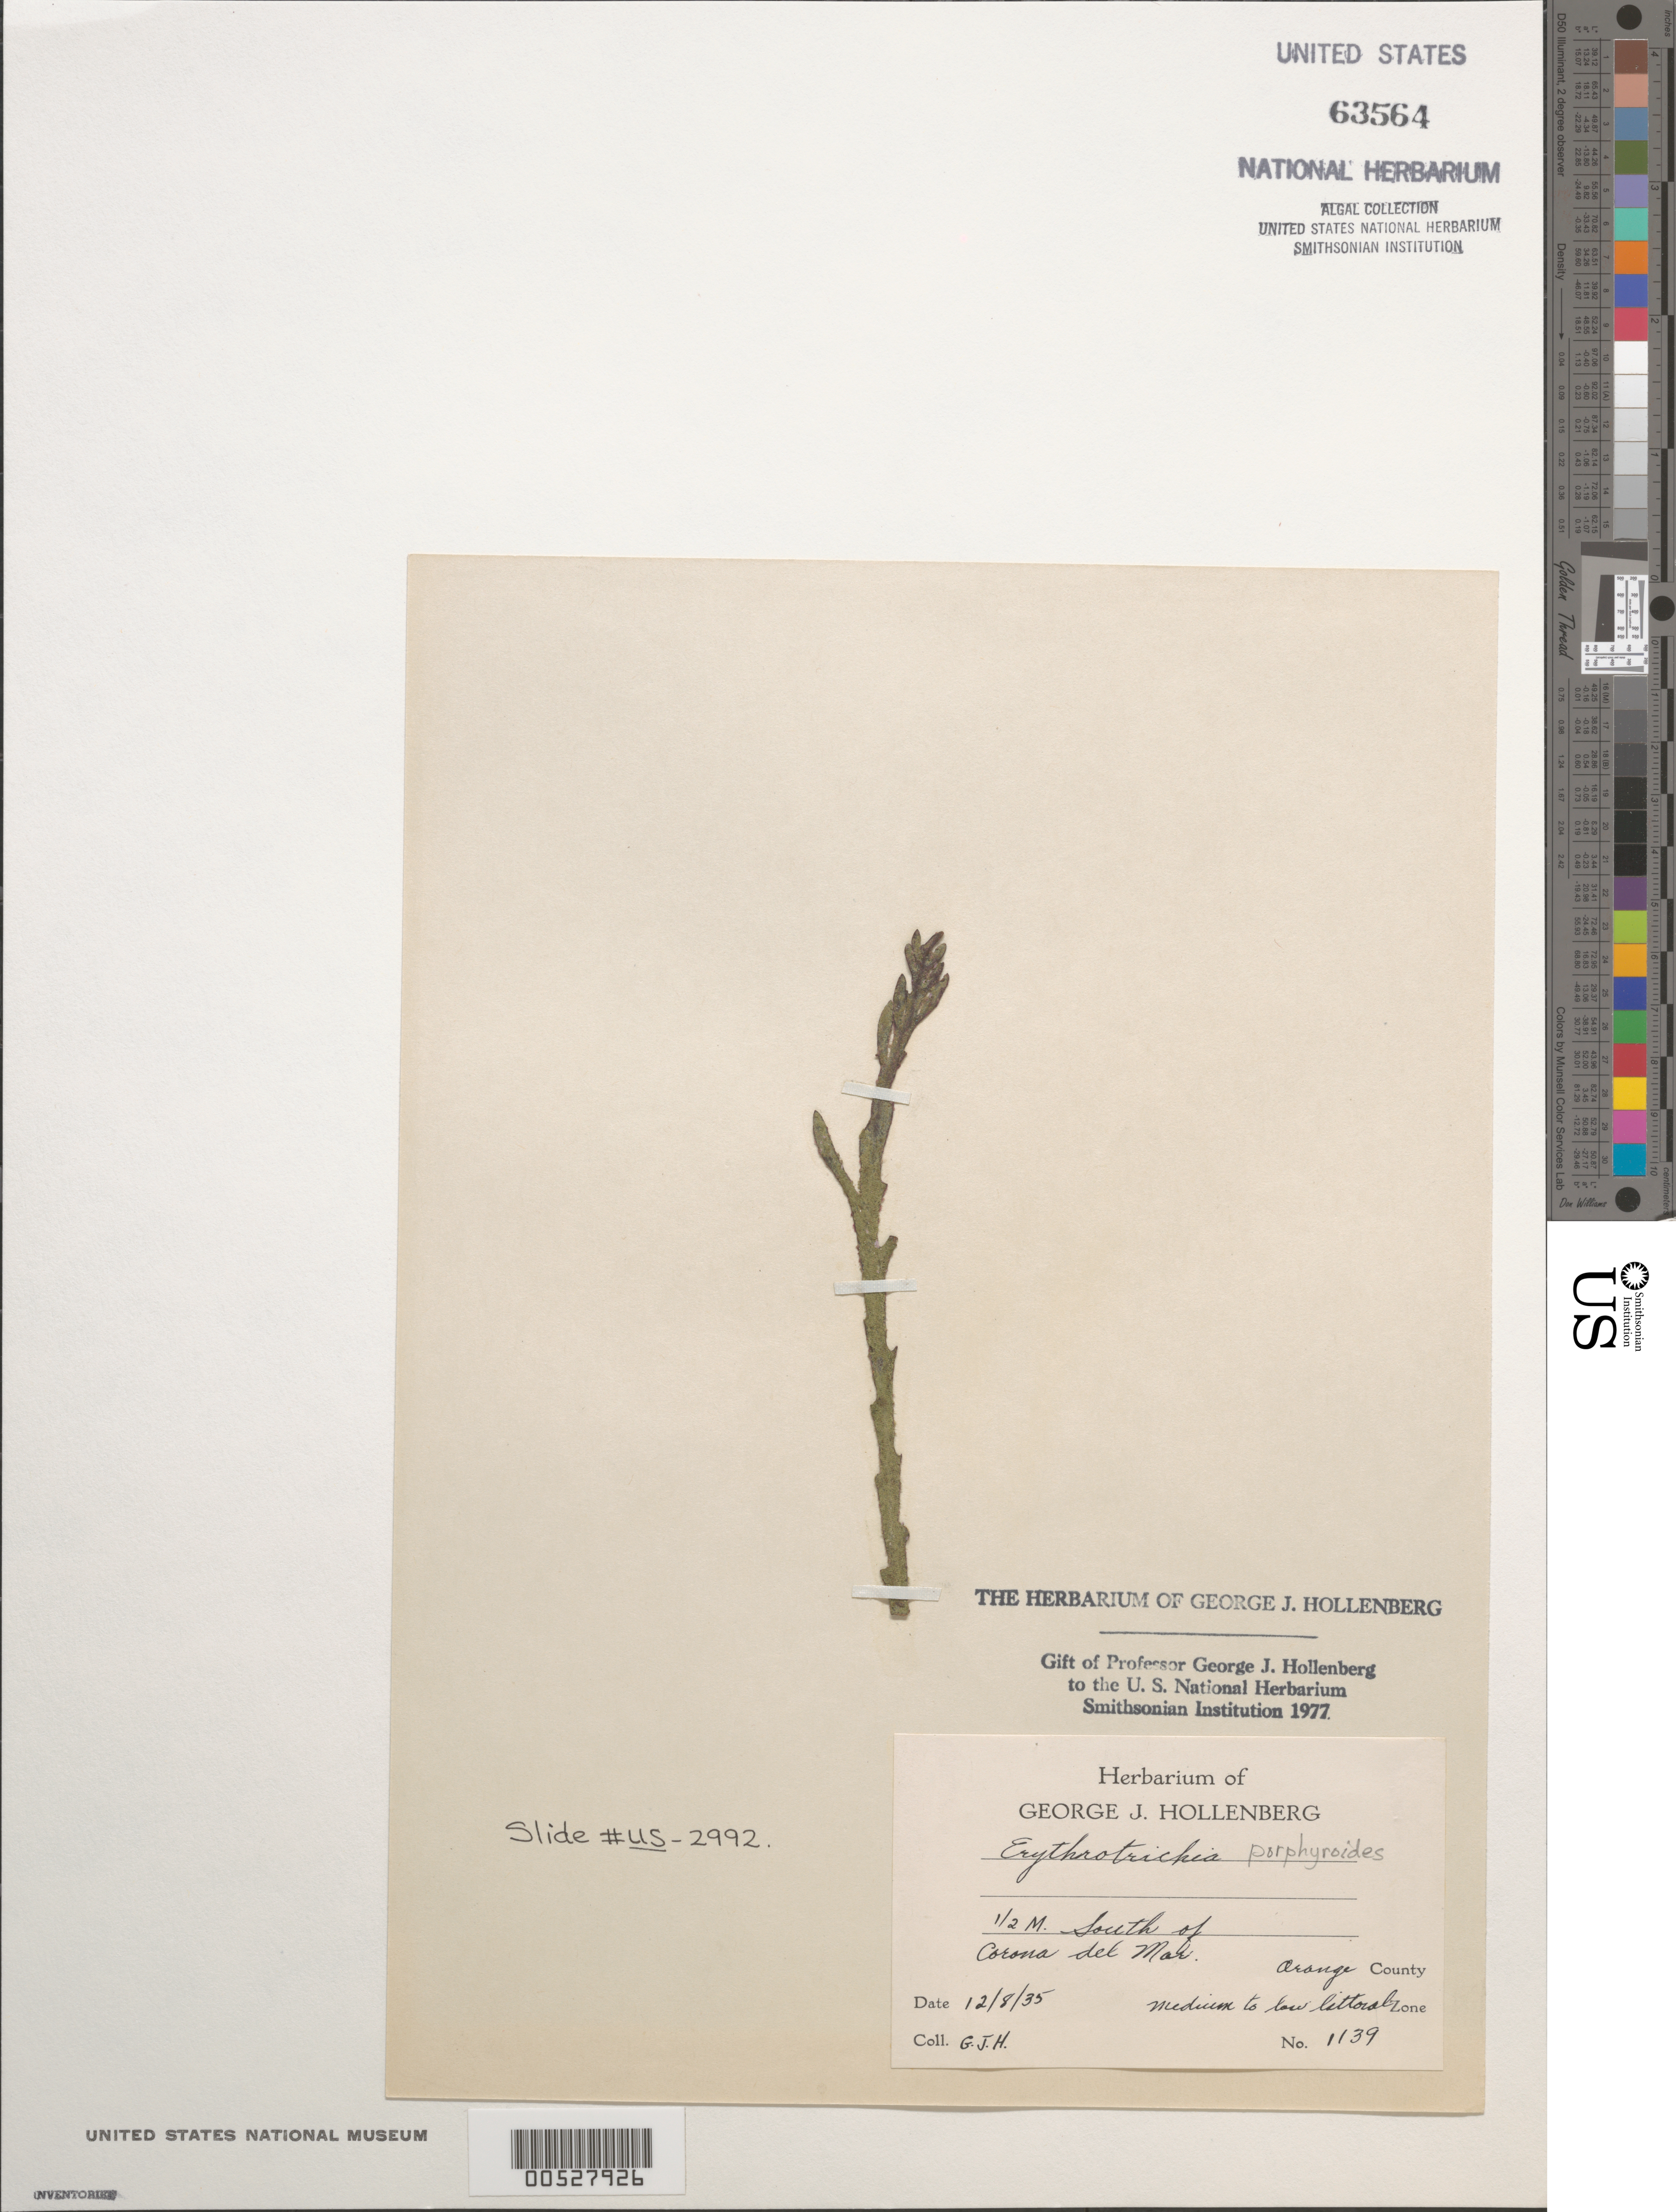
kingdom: Plantae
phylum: Rhodophyta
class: Compsopogonophyceae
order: Erythropeltidales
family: Erythrotrichiaceae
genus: Erythrotrichia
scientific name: Erythrotrichia porphyroides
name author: N.L. Gardner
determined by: Hollenberg, George J.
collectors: G. Hollenberg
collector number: GJH 1139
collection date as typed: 08 Dec 1935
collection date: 1935-12-08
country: United States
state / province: California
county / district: Orange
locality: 0.5 mile south of Corona del Mar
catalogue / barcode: US 63564